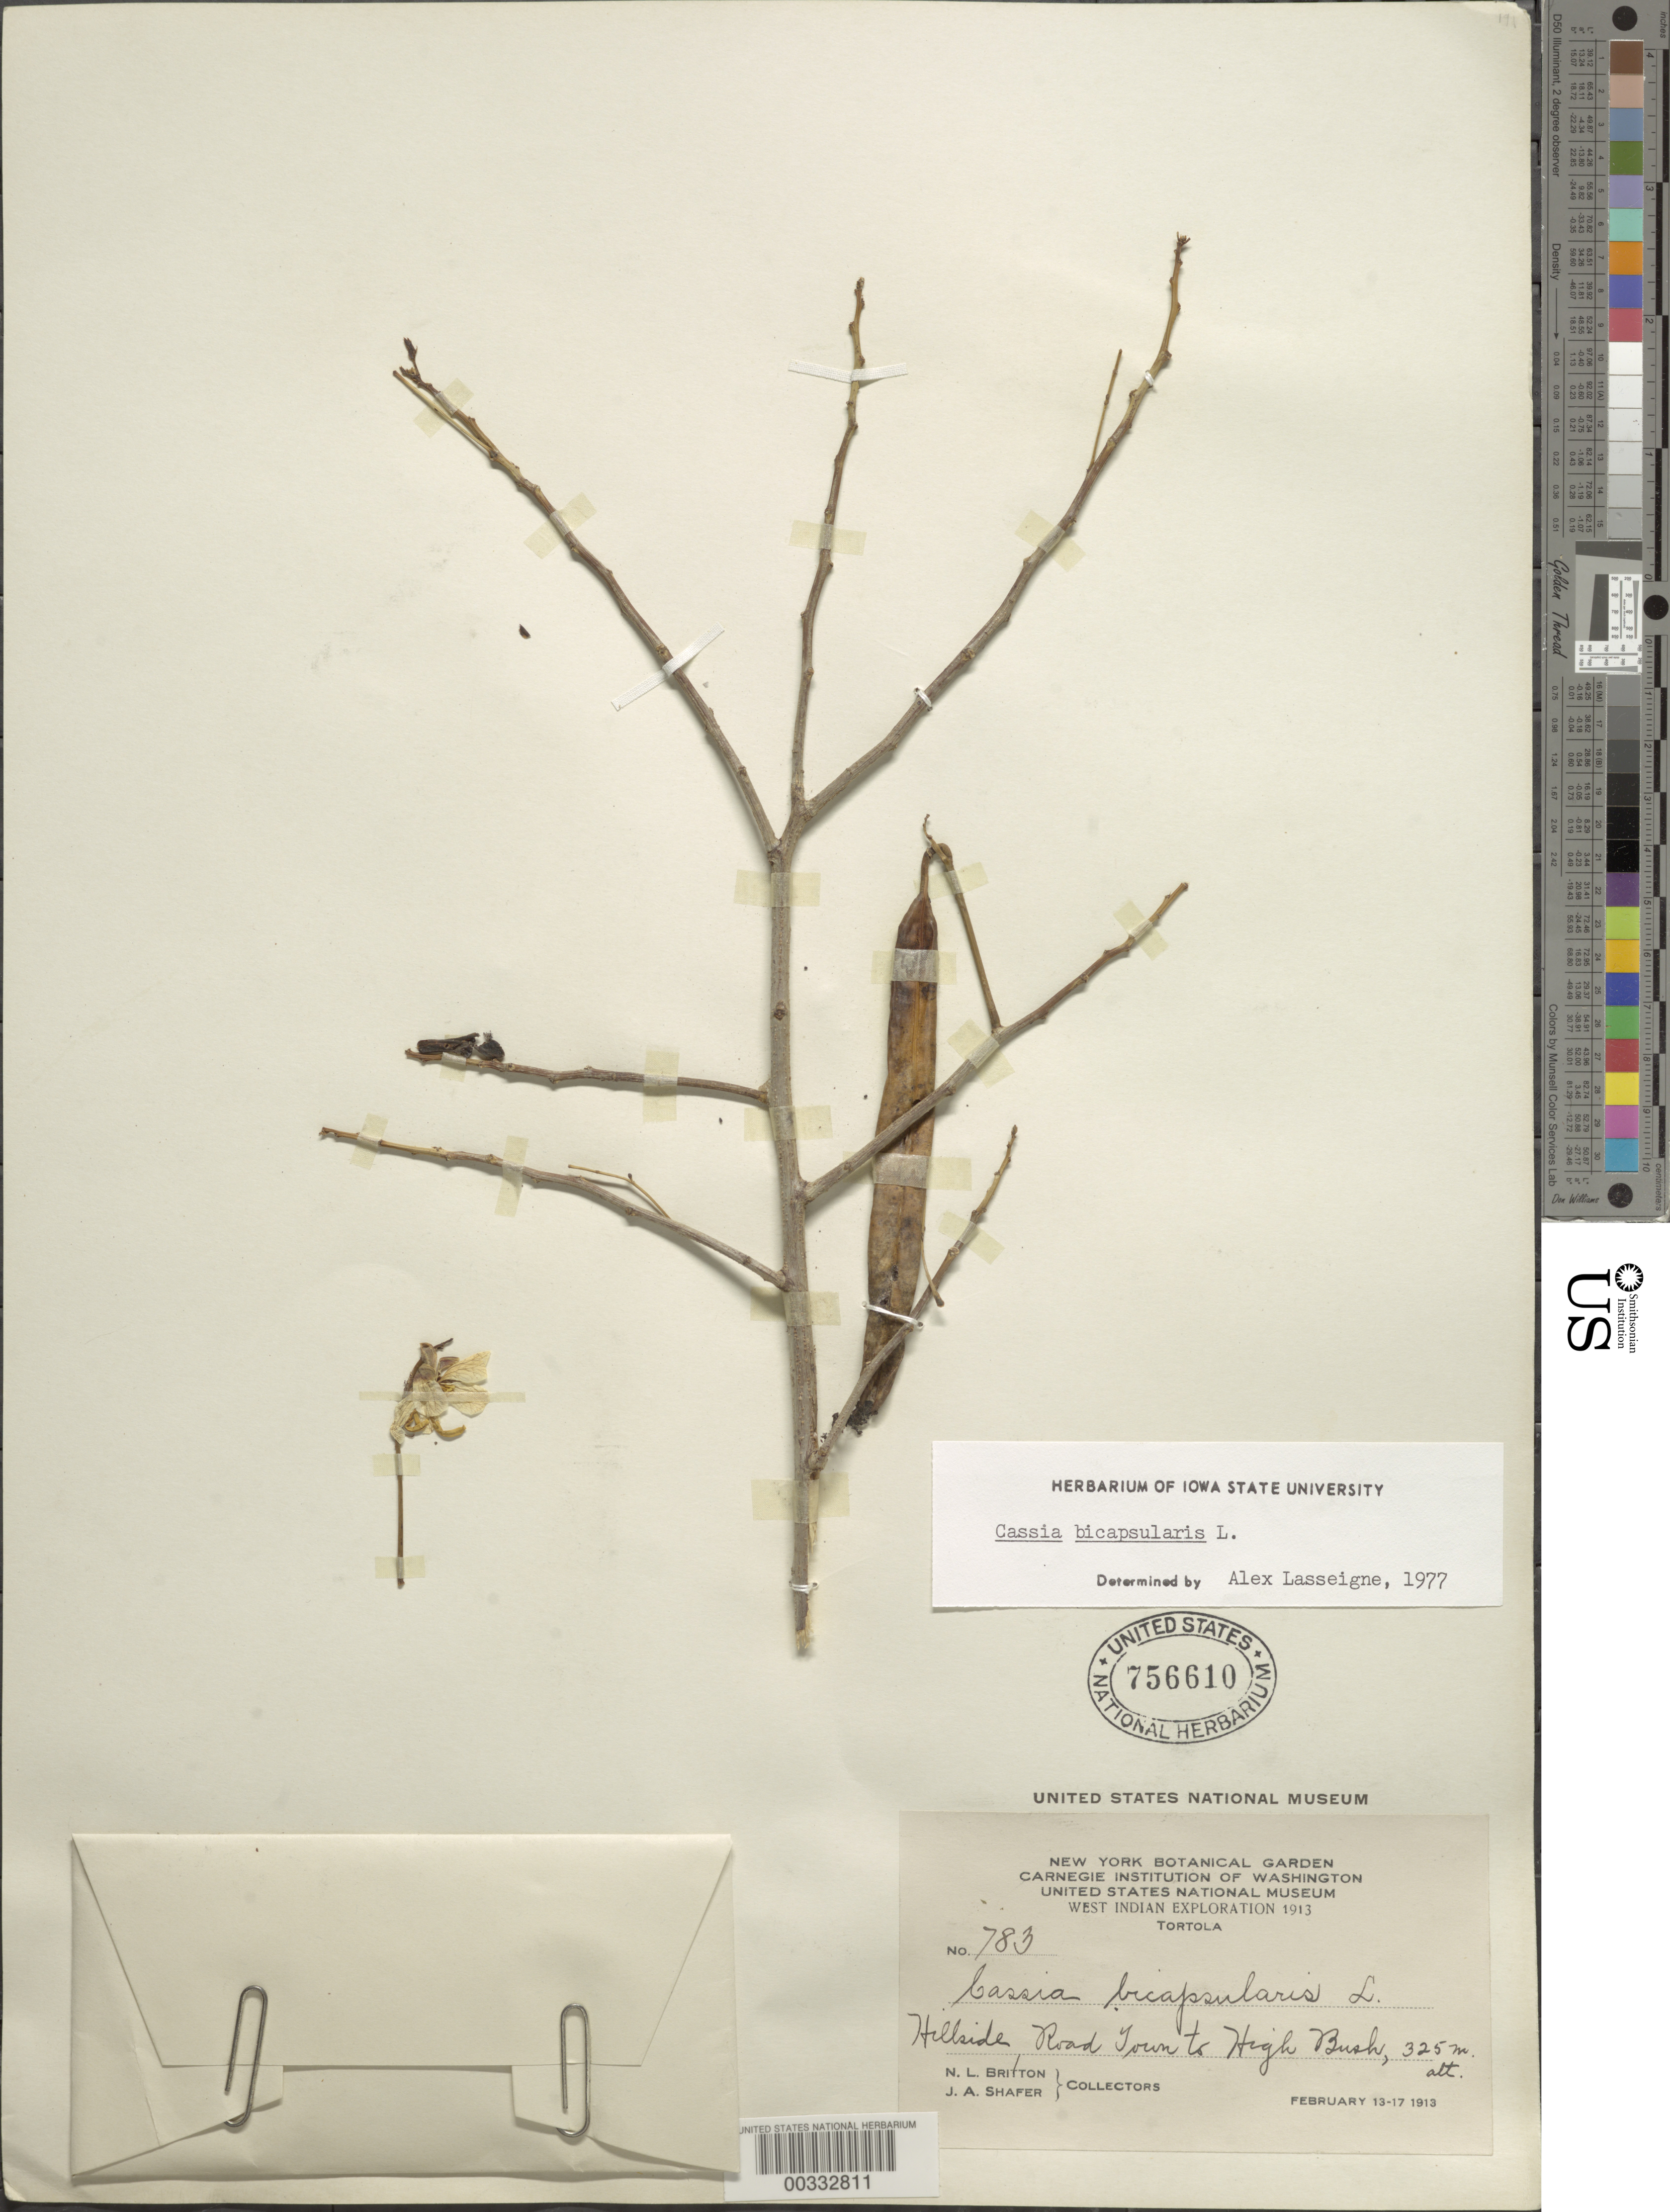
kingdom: Plantae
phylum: Tracheophyta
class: Magnoliopsida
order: Fabales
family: Fabaceae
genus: Senna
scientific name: Senna bicapsularis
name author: (L.) Roxb.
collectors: N. Britton & J. A. Shafer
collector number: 783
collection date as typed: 19 Feb 1913 to 17 Feb 1913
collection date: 1913-02-17/1913-02-19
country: British Virgin Islands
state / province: Tortola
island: Tortola Island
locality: Road town to high bush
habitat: Hillside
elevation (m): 325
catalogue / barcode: US 756610